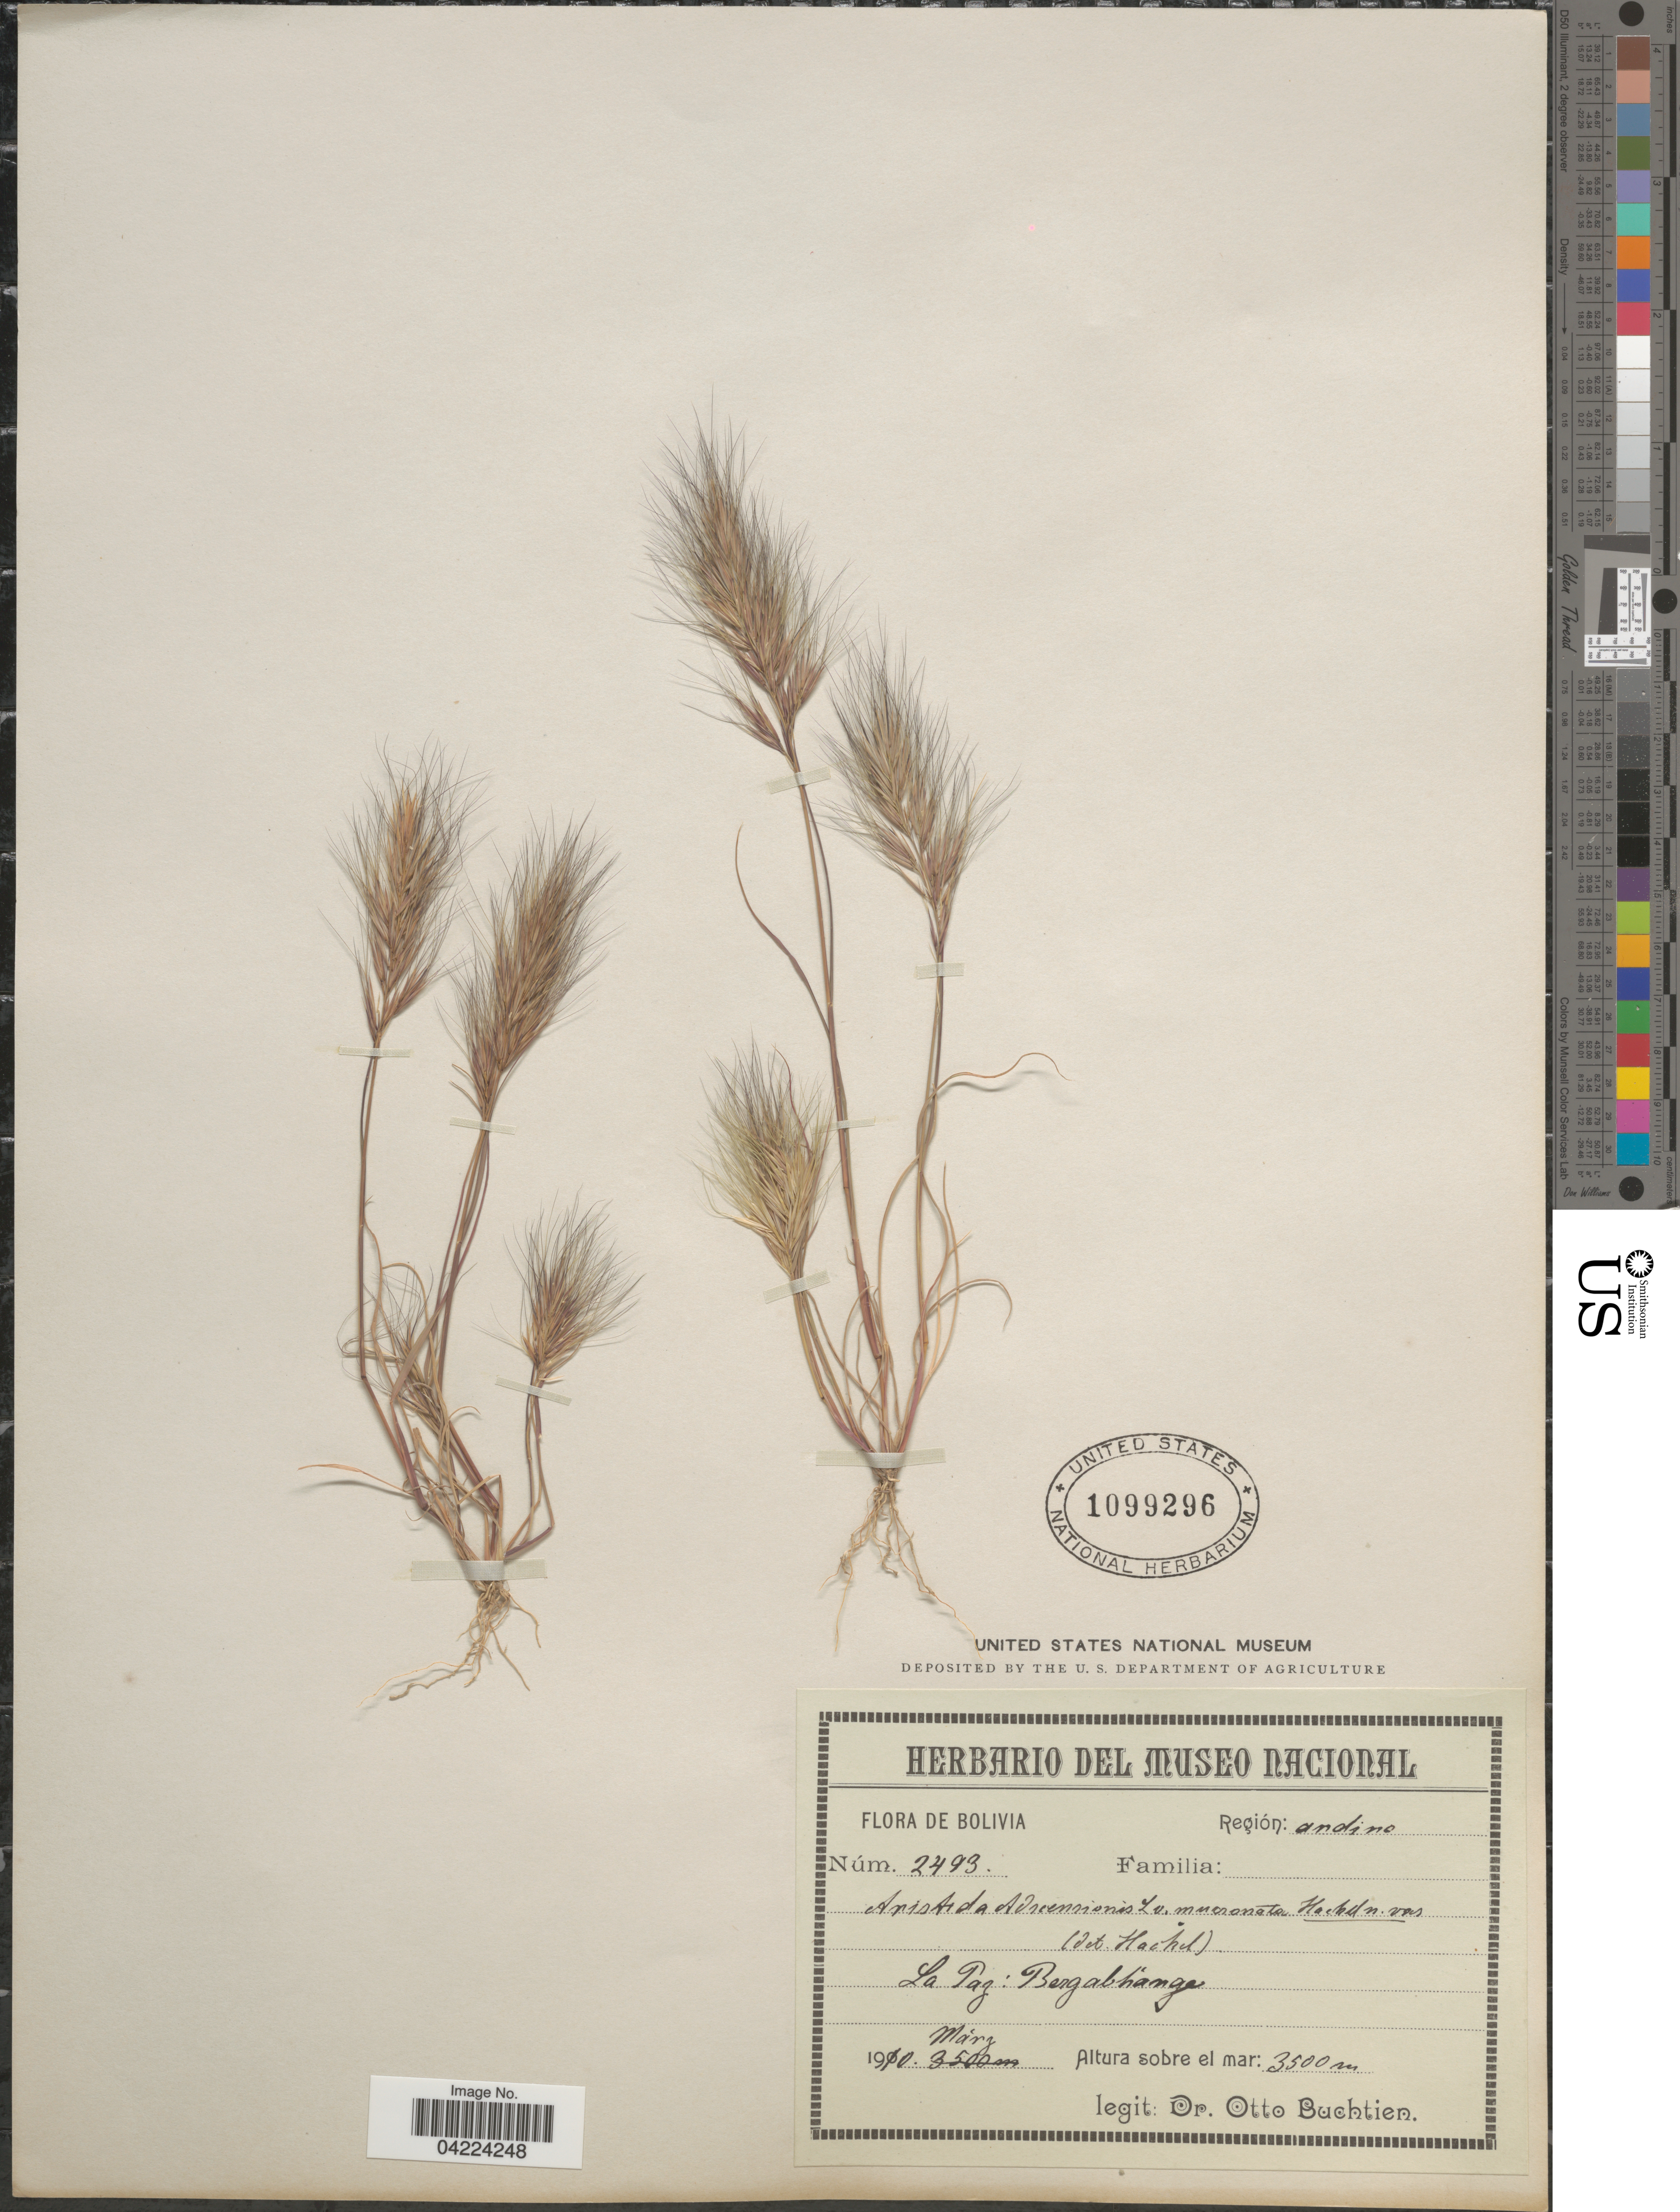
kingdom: Plantae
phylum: Tracheophyta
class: Liliopsida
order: Poales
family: Poaceae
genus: Aristida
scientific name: Aristida adscensionis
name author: L.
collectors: O. Buchtien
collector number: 2493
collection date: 1910-03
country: Bolivia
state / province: La Paz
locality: Región: andine. Bergabhänge.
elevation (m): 3500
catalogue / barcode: US 1099296